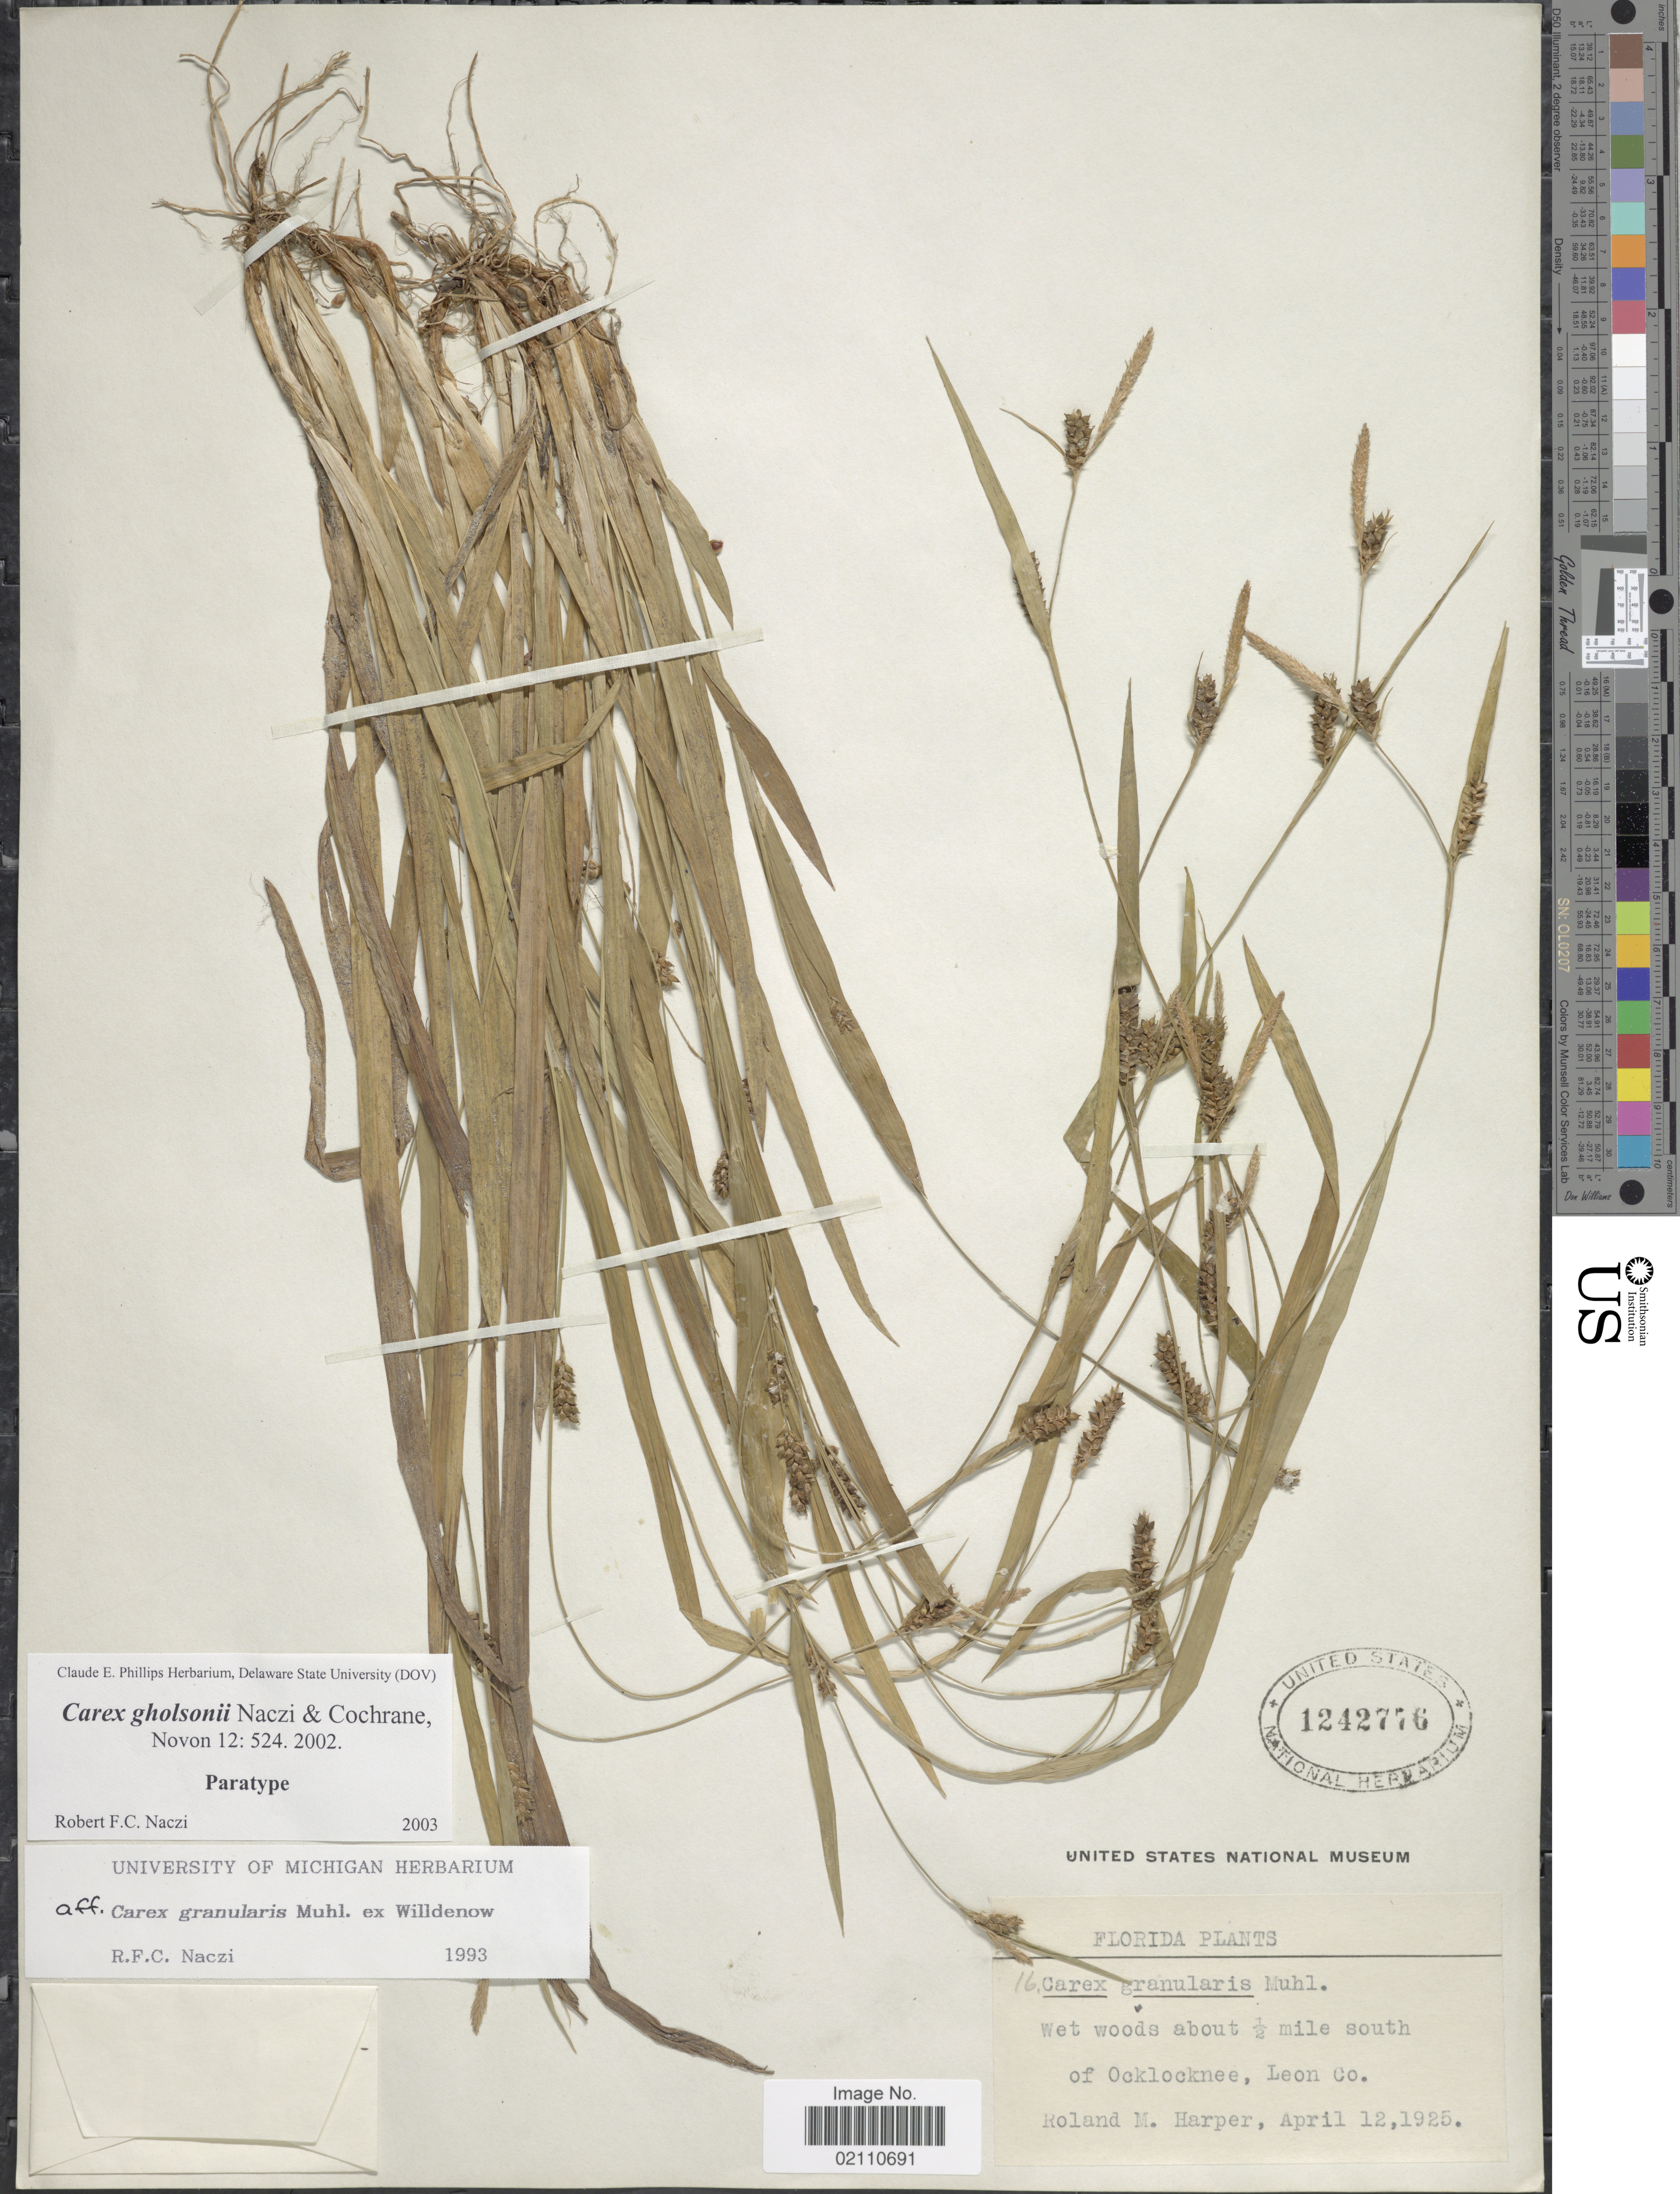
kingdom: Plantae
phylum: Tracheophyta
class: Liliopsida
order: Poales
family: Cyperaceae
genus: Carex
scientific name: Carex gholsonii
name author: Naczi & Cochrane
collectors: R. M. Harper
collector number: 16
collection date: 1925-04-12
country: United States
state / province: Florida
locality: Wet woods about ½ miles south of Ocklocknee, Leon Co.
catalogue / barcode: US 1242776